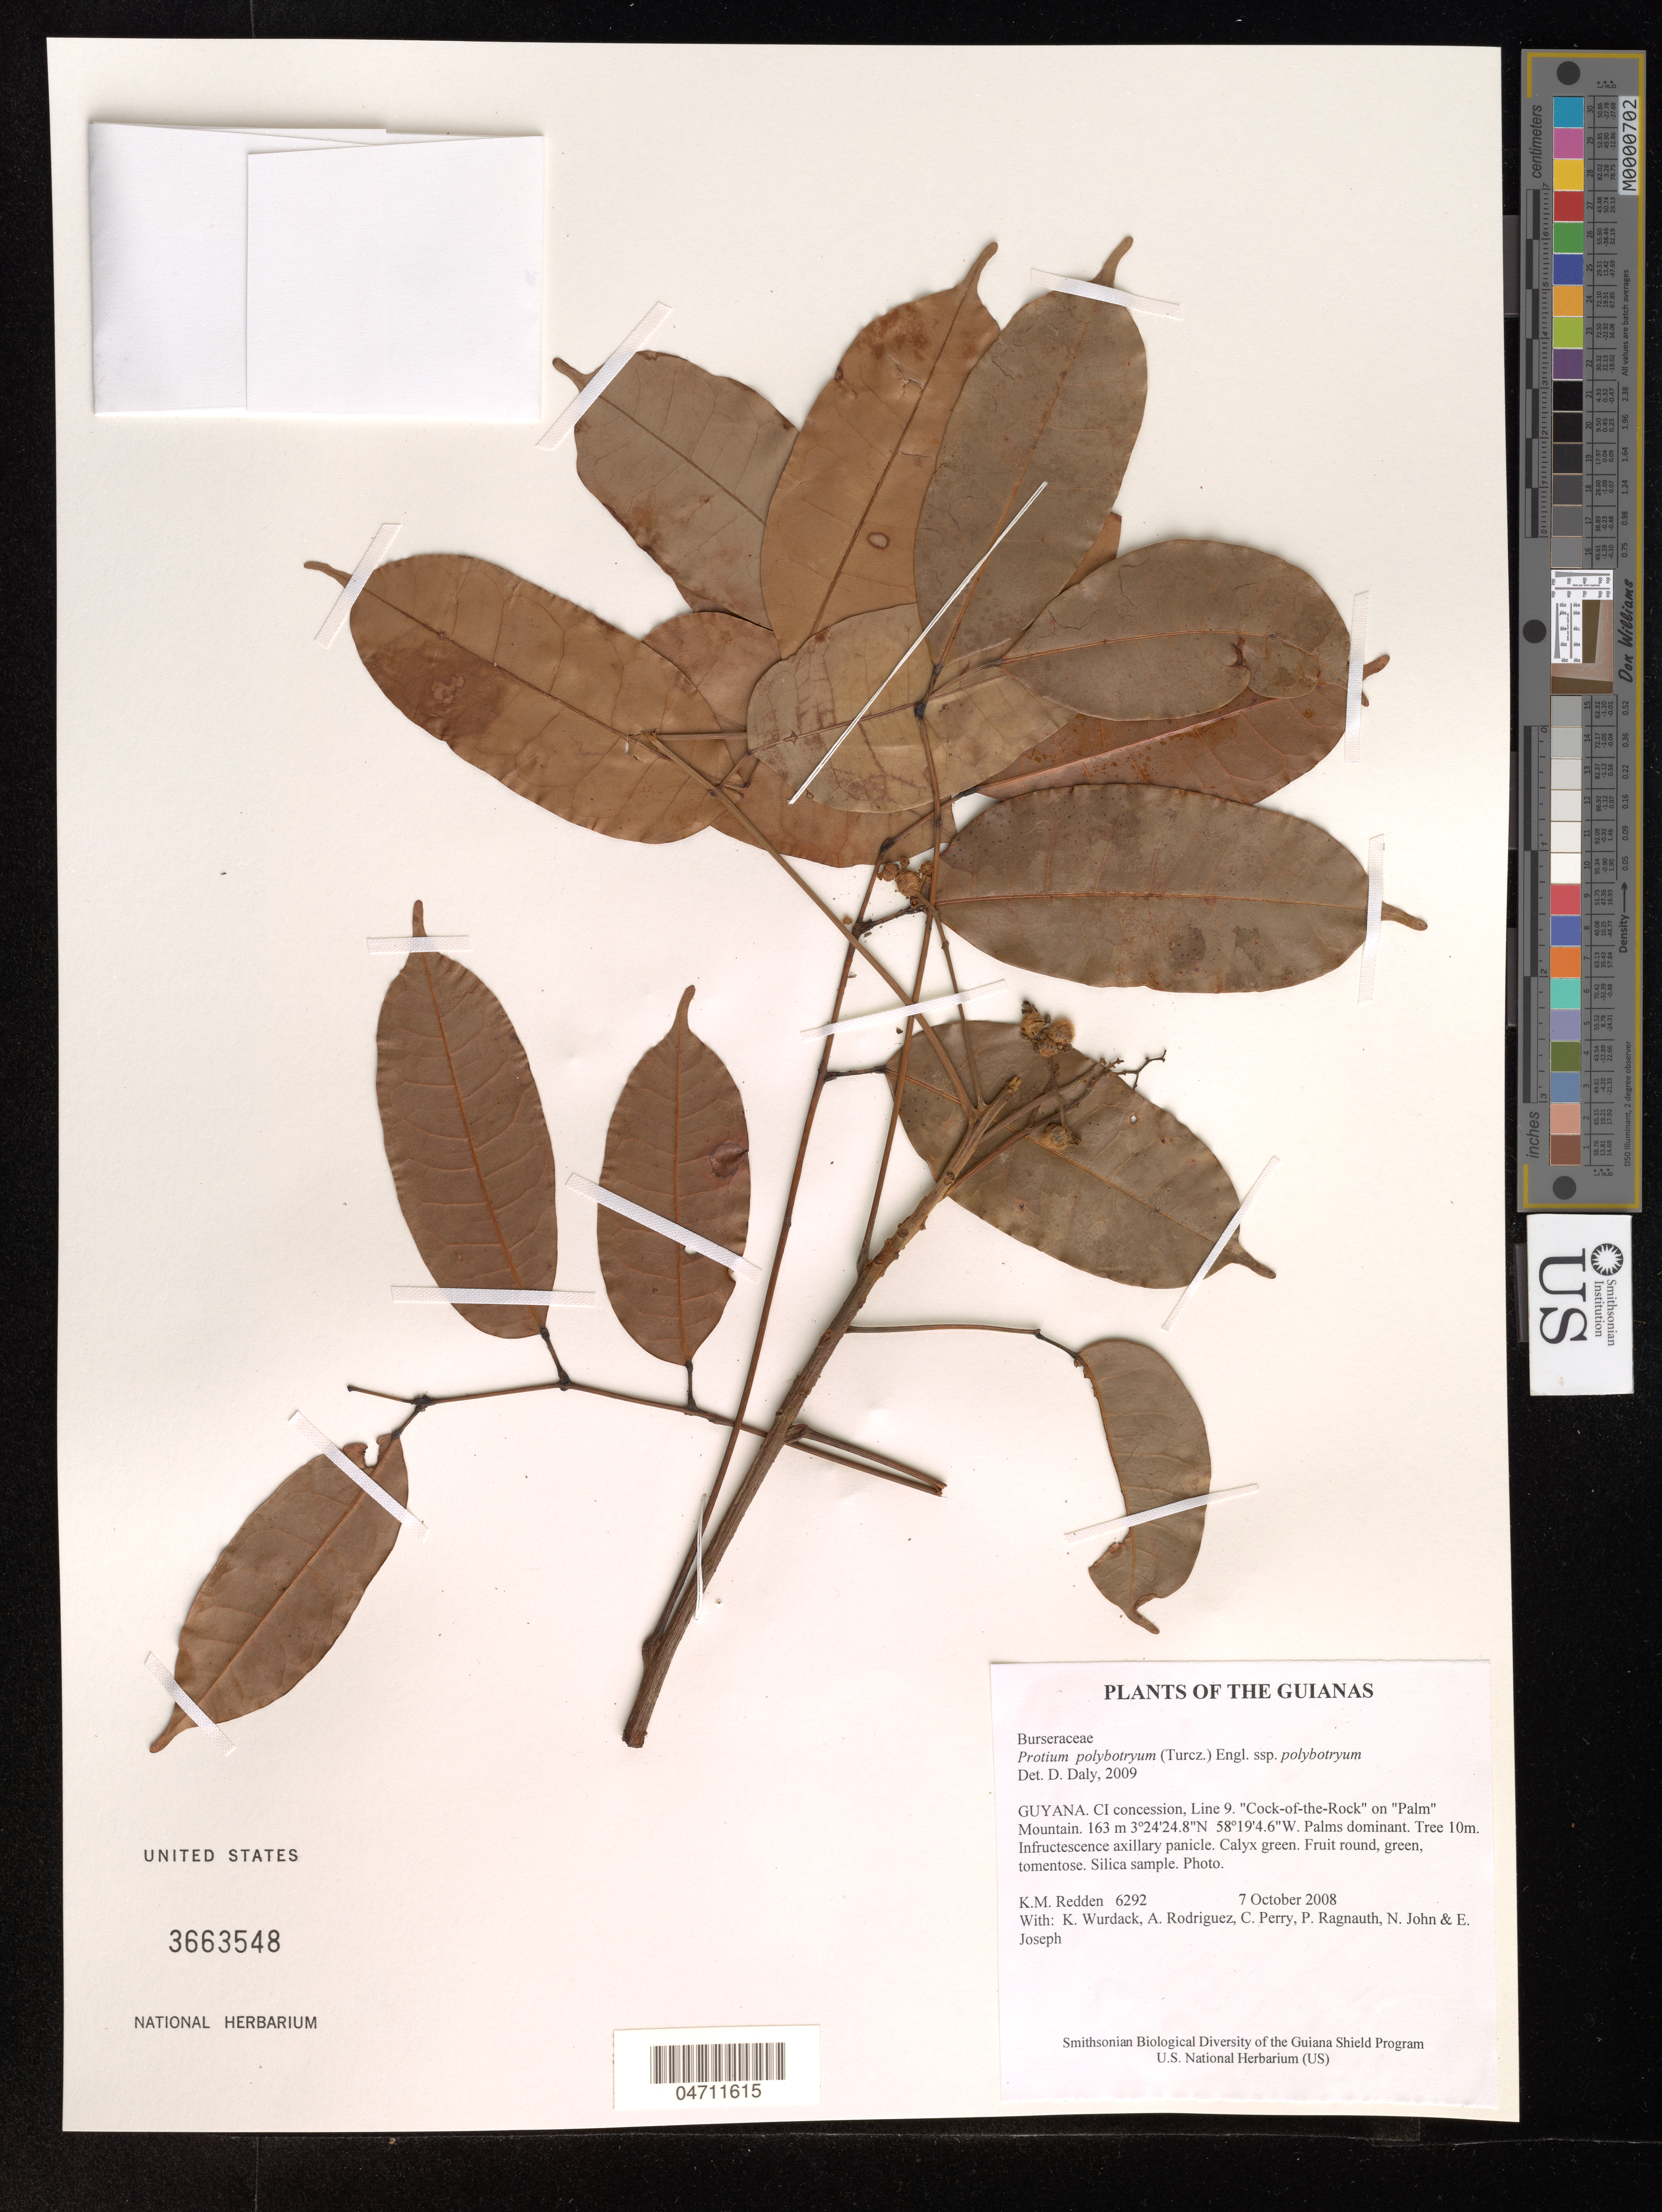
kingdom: Plantae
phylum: Tracheophyta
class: Magnoliopsida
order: Sapindales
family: Burseraceae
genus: Protium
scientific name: Protium polybotryum subsp. polybotryum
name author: (Turcz.) Engl.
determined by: Daly, D. C.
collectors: K. M. Redden, K. Wurdack, A. Rodriguez, C. Perry, P. Ragnauth, N. John & E. Joseph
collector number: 6292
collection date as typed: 7 October 2008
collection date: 2008-10-07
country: Guyana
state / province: U. Takutu-U. Essequibo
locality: CI concession, Line 9. "Cock-of-the-Rock" on "Palm" Mountain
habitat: Palms dominant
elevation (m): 163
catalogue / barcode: US 3663548